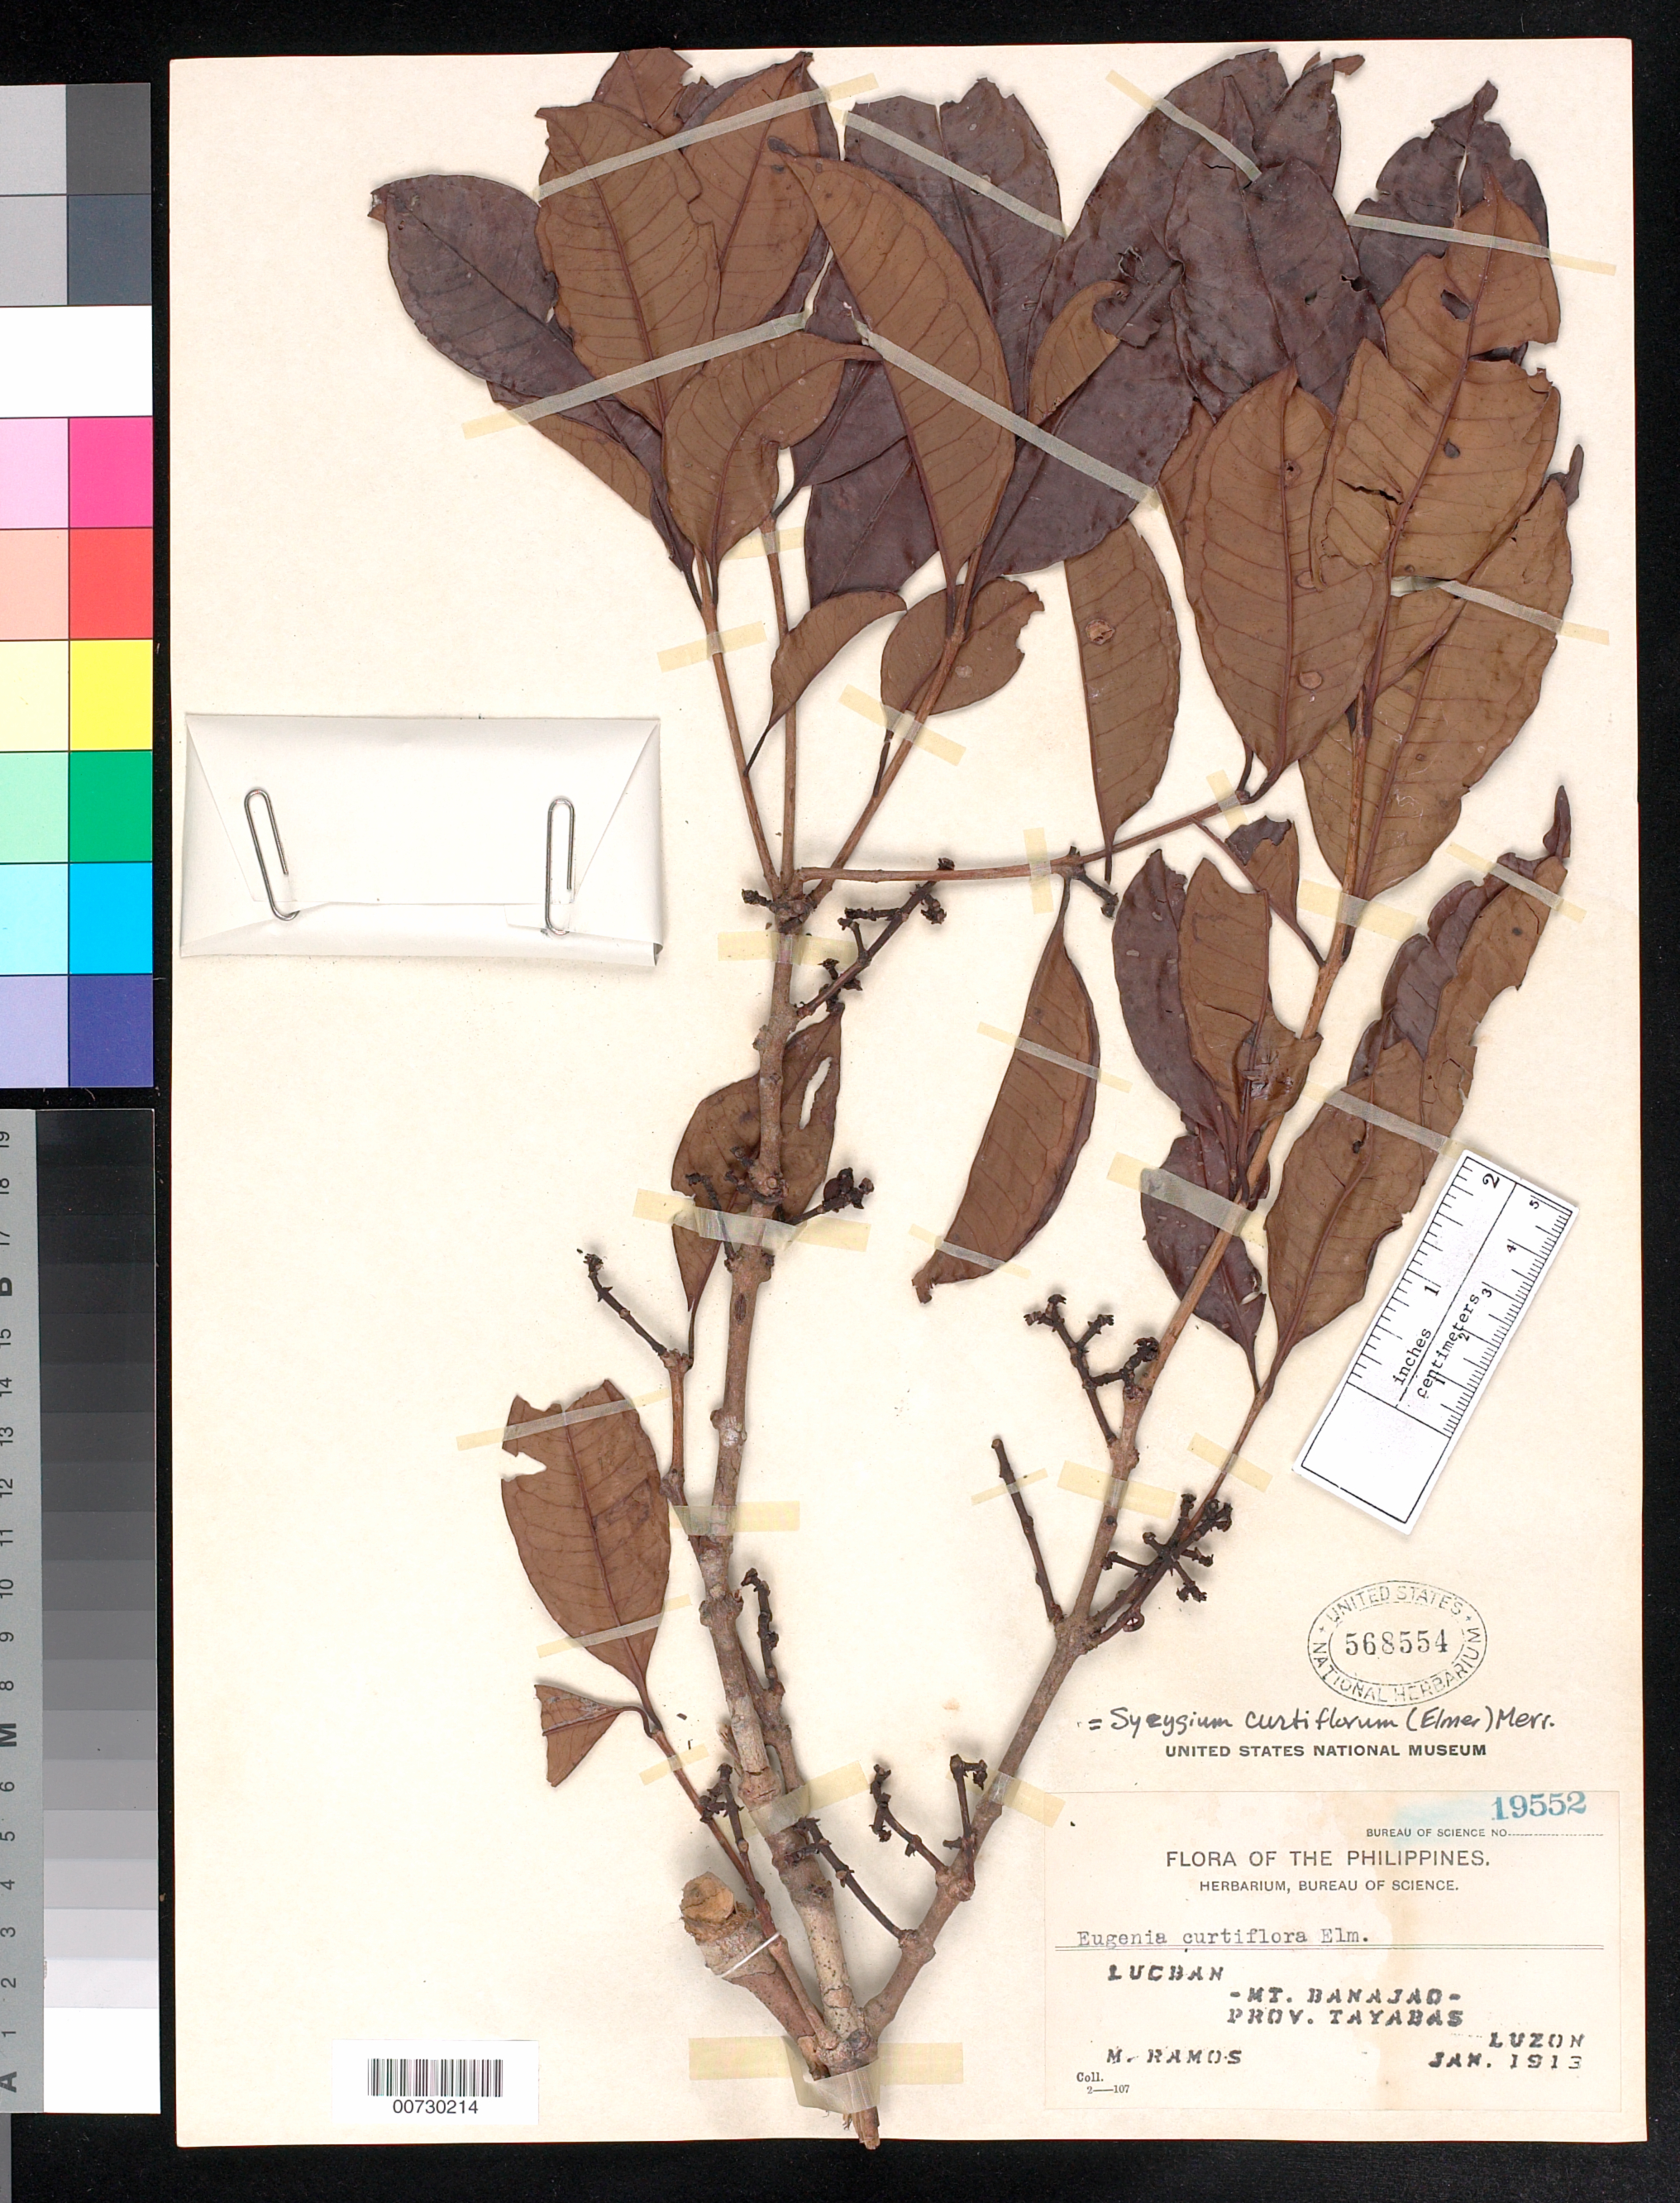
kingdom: Plantae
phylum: Tracheophyta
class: Magnoliopsida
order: Myrtales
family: Myrtaceae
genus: Syzygium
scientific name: Syzygium curtiflorum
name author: (Elmer) Merr.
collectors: M. Ramos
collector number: Bur. Sci. 19552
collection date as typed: Jan 1913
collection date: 1913-01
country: Philippines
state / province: Calabarzon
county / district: Quezon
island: Luzon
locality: Mt. Pular. Tayabas.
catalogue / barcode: US 568554